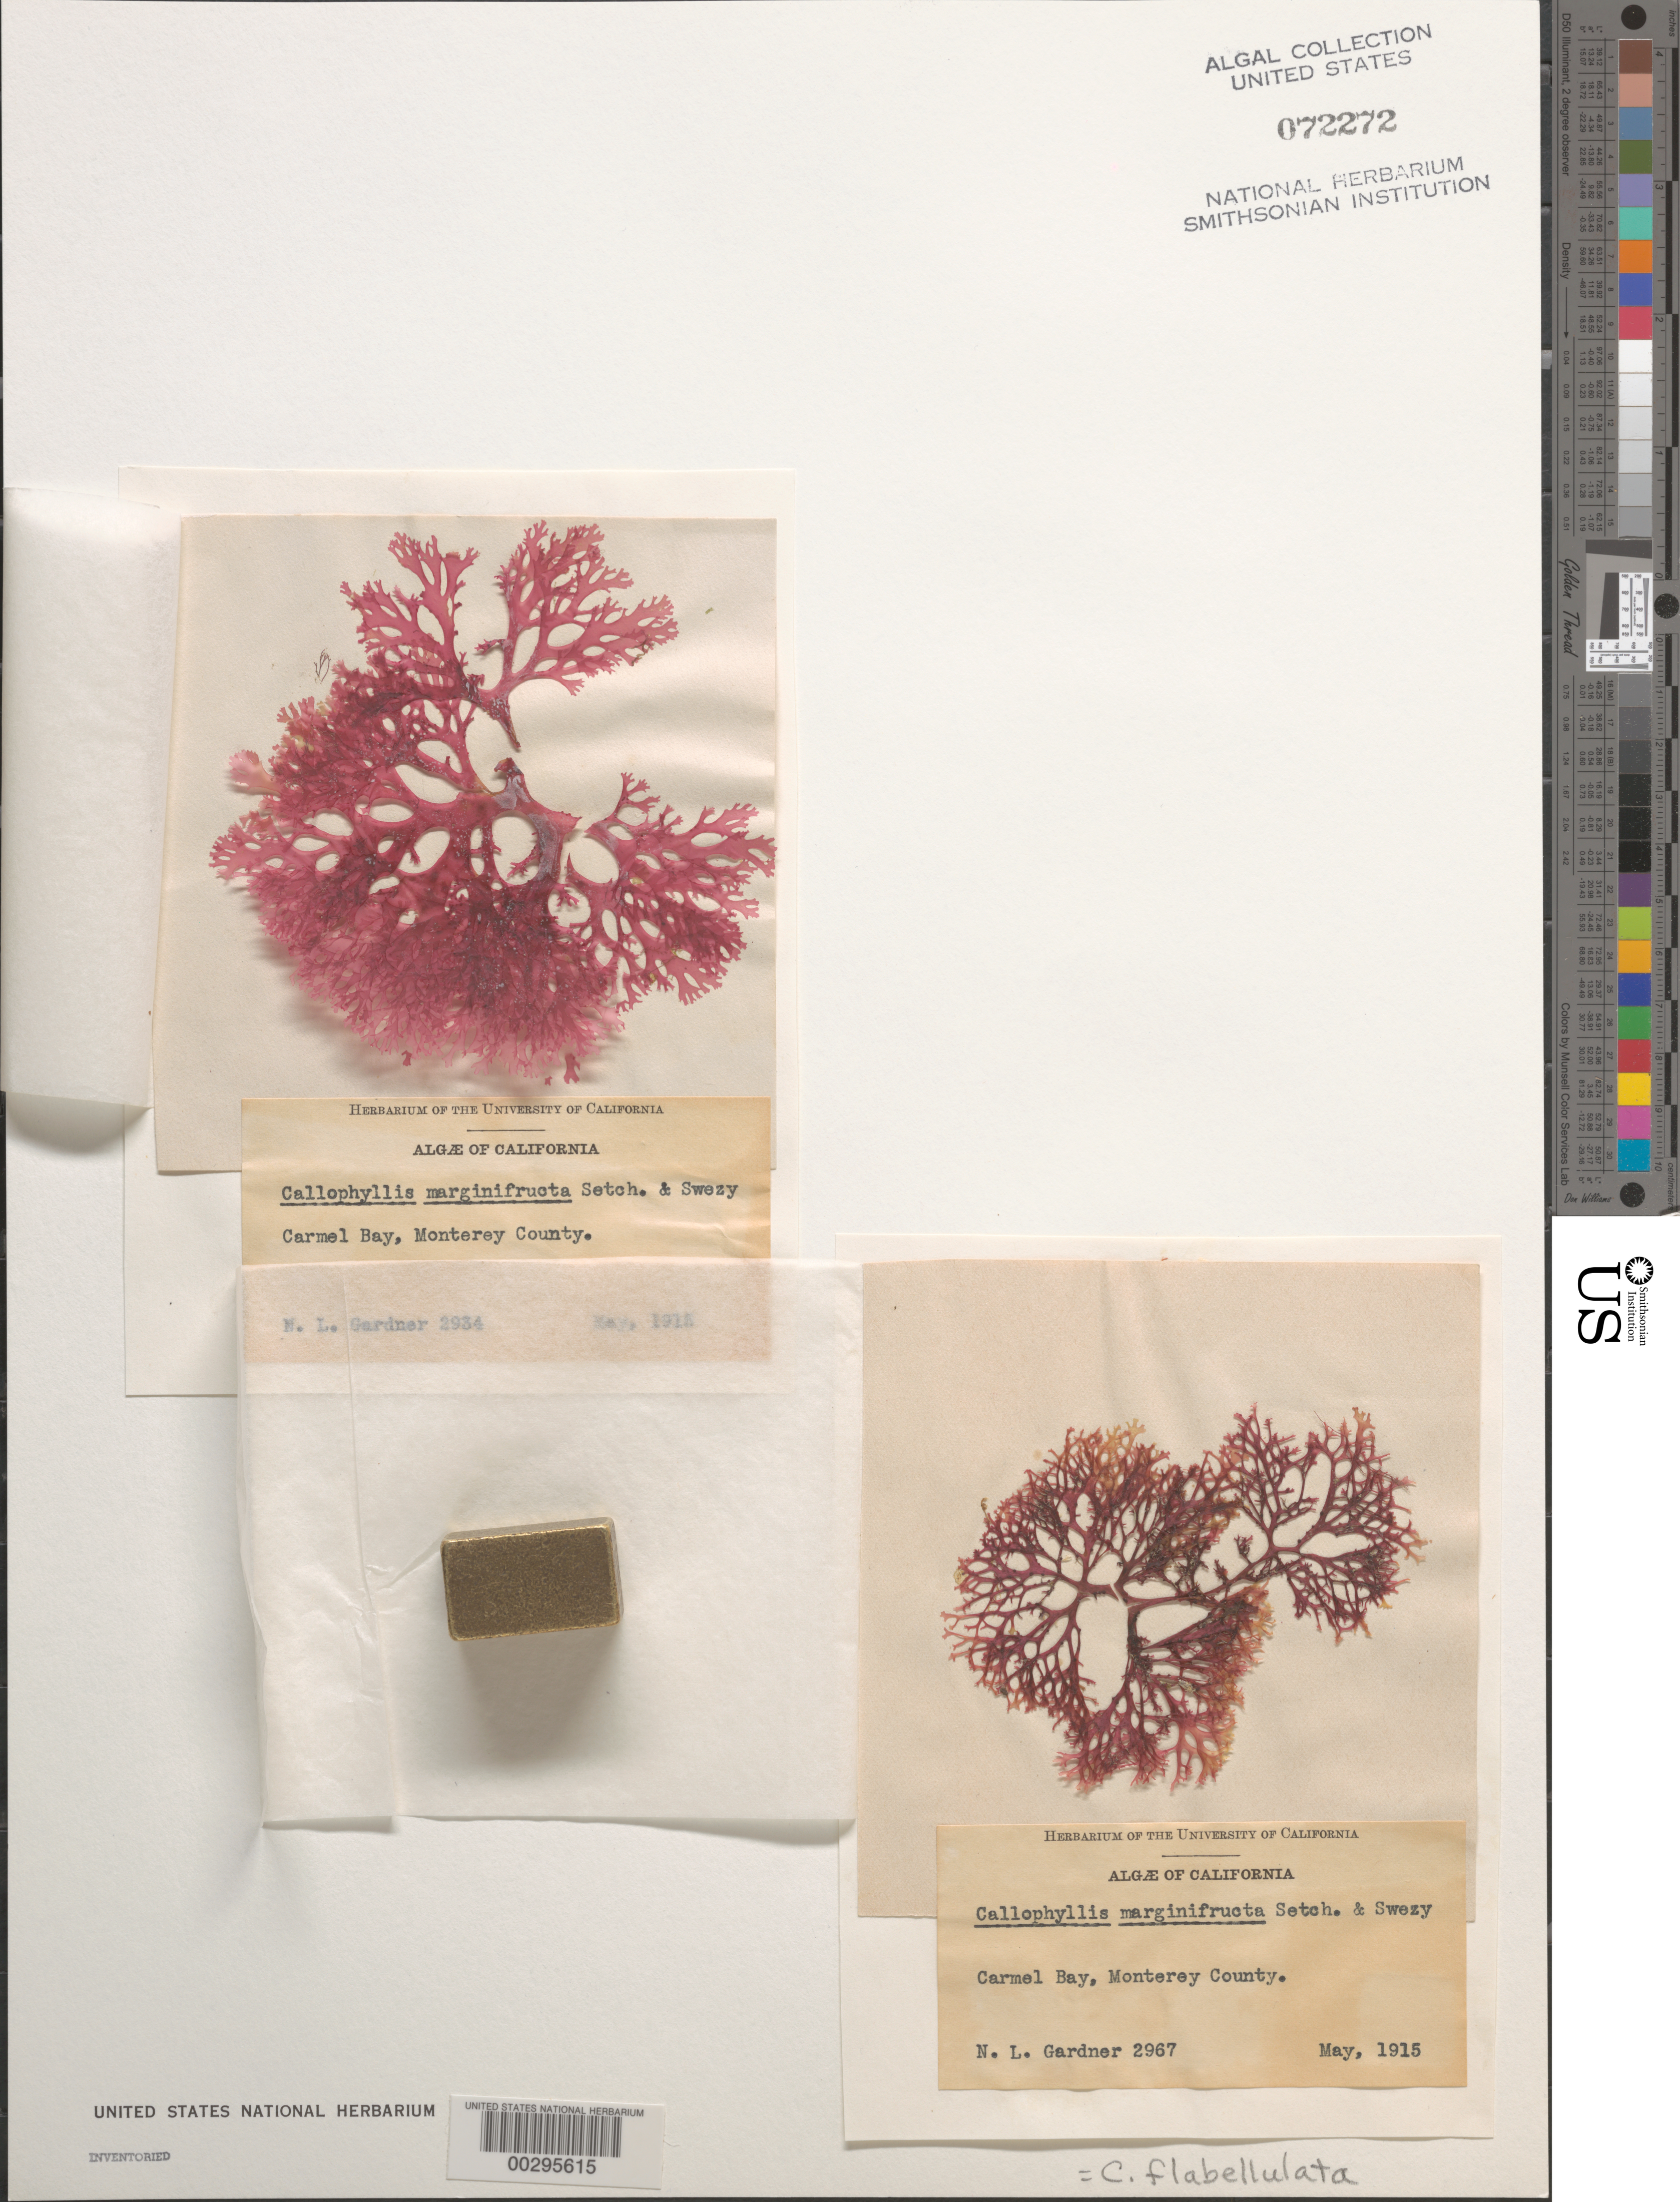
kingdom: Plantae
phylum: Rhodophyta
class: Florideophyceae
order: Gigartinales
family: Kallymeniaceae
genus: Callophyllis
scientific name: Callophyllis flabellulata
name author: Harv.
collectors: N. Gardner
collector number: NLG 2934 & NLG 2967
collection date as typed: May 1915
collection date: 1915-05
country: United States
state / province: California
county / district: Monterey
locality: Carmel Bay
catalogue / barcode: US 72272